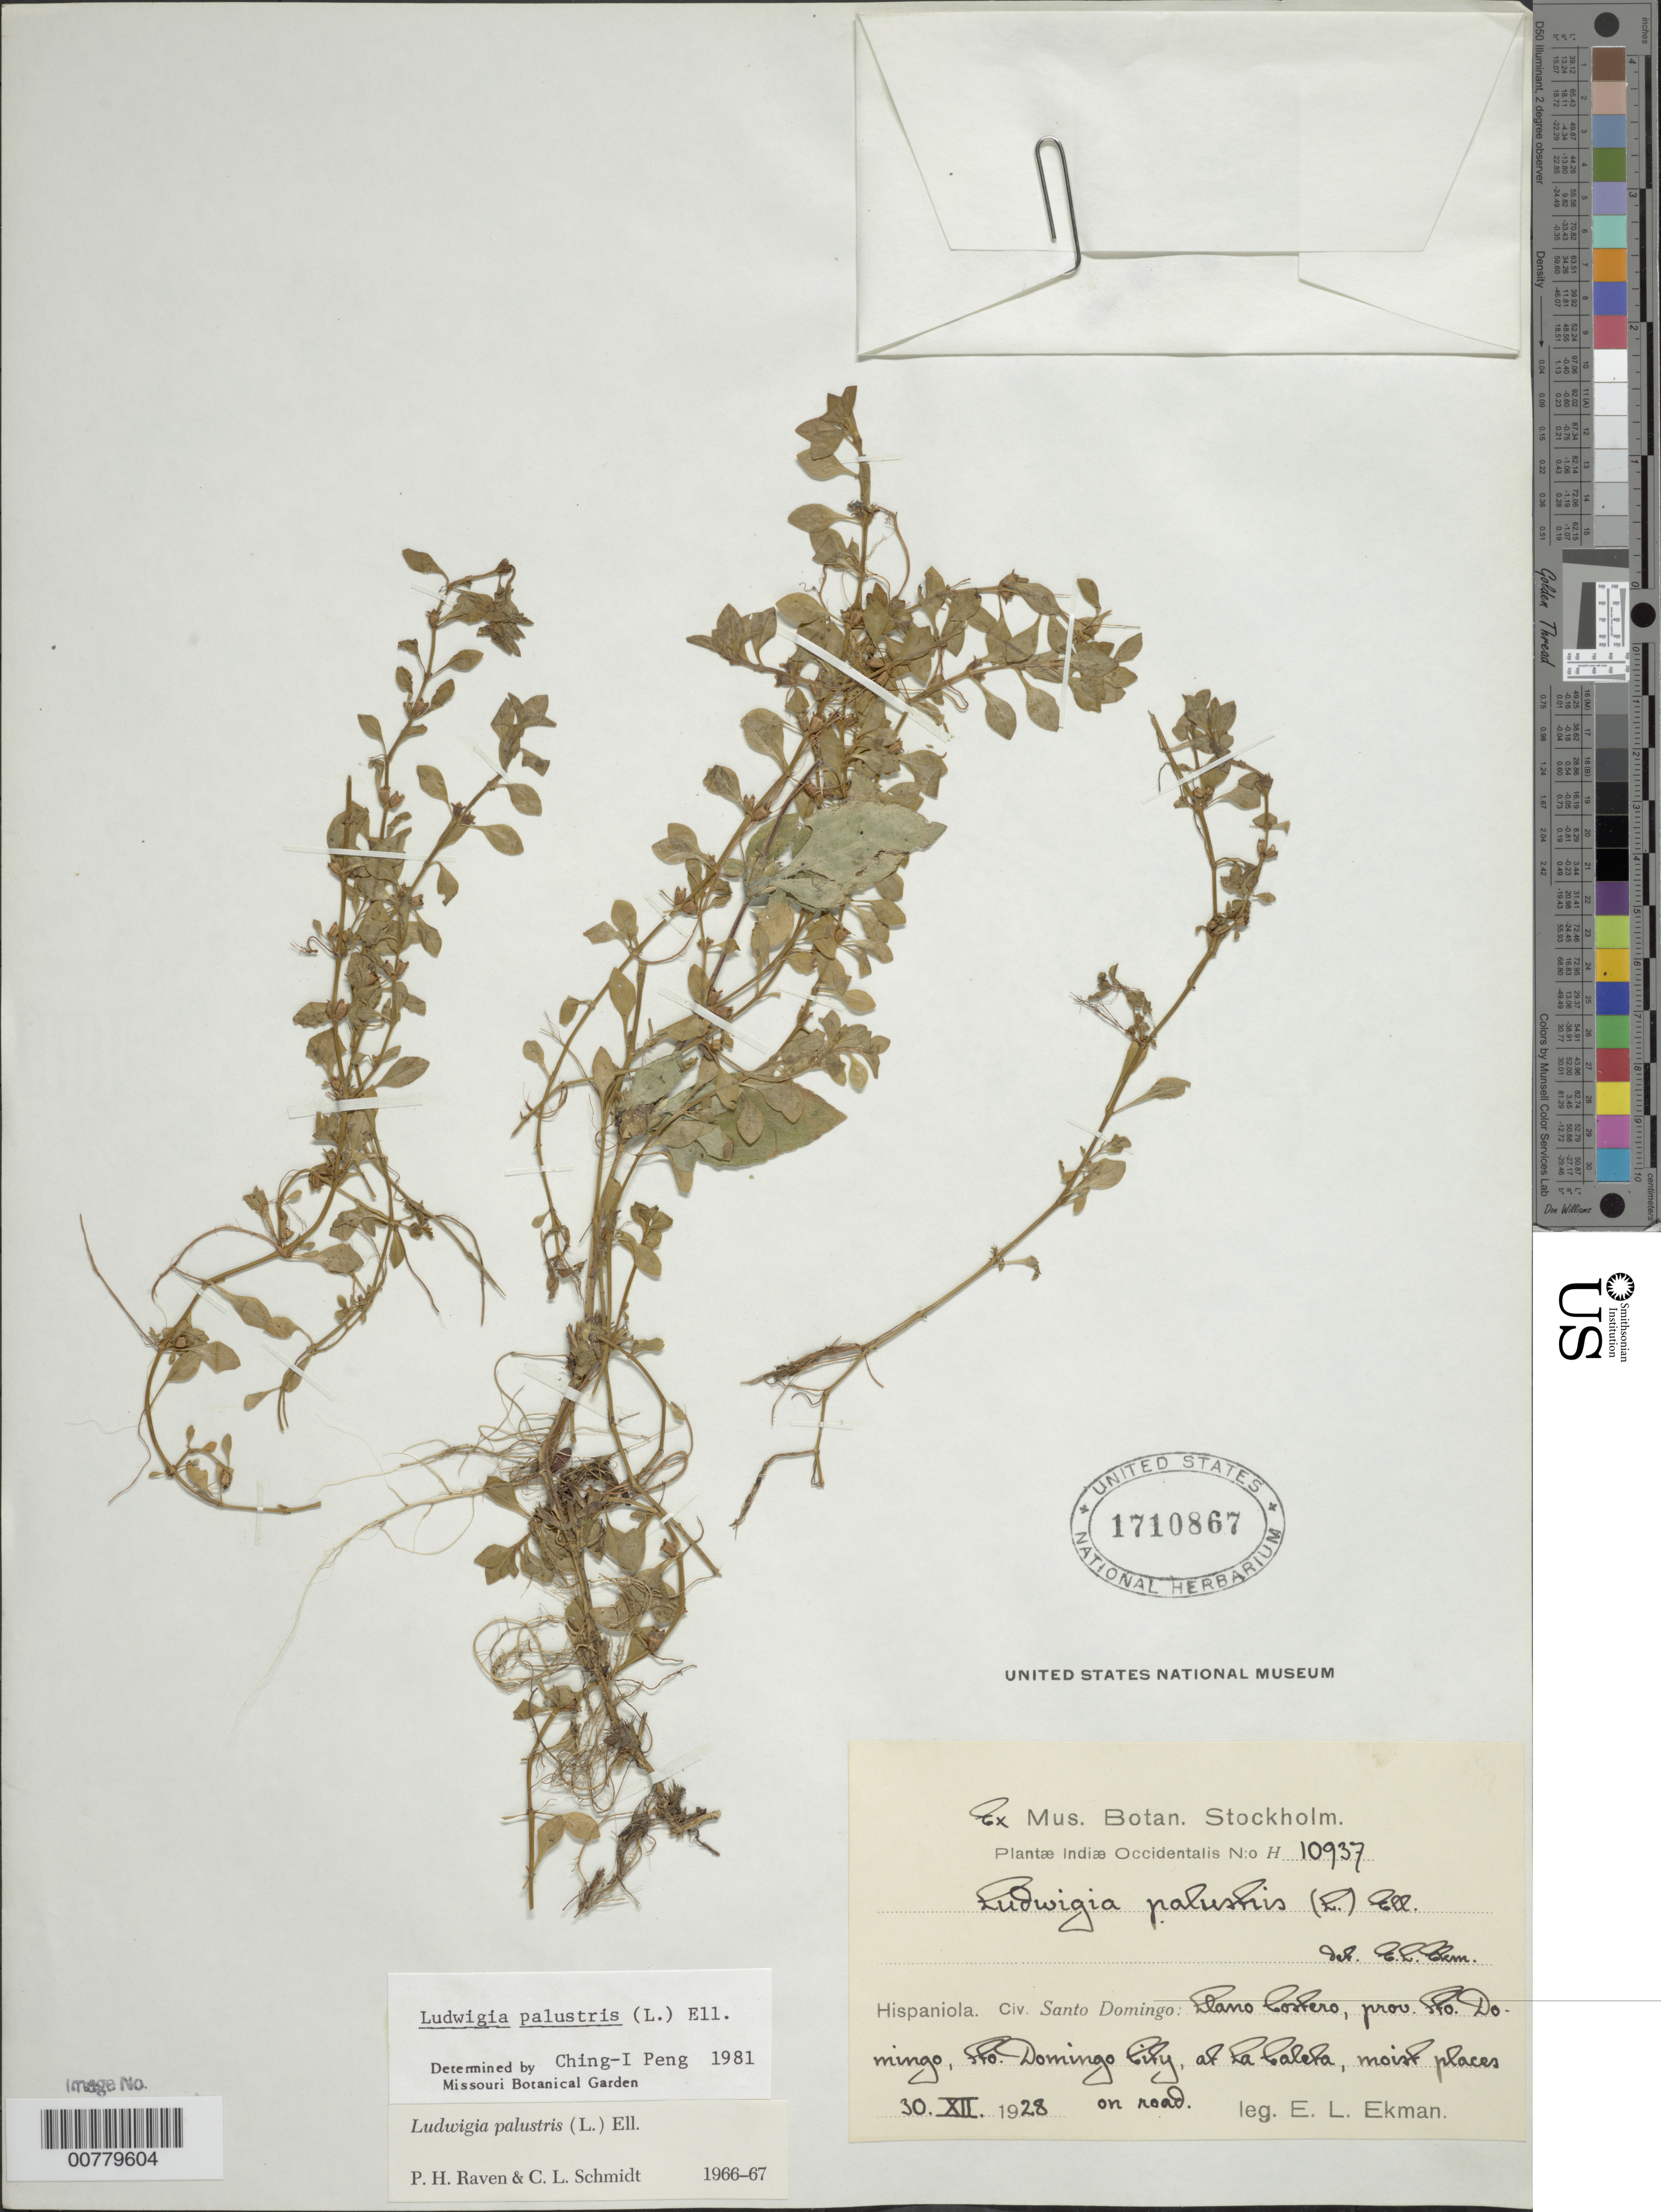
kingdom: Plantae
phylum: Tracheophyta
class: Magnoliopsida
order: Myrtales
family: Onagraceae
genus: Ludwigia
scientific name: Ludwigia palustris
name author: (L.) Elliott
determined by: Peng, Ching-I, (HAST), Academia Sinica (TAIWAN)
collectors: E. L. Ekman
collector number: H 10937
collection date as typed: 30 Dec 1928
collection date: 1928-12-30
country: Dominican Republic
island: Hispaniola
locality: Province of Santo Domingo, Llano Costero, Santo Domingo City, at La Galeta.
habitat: Moist places on road.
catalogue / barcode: US 1710867